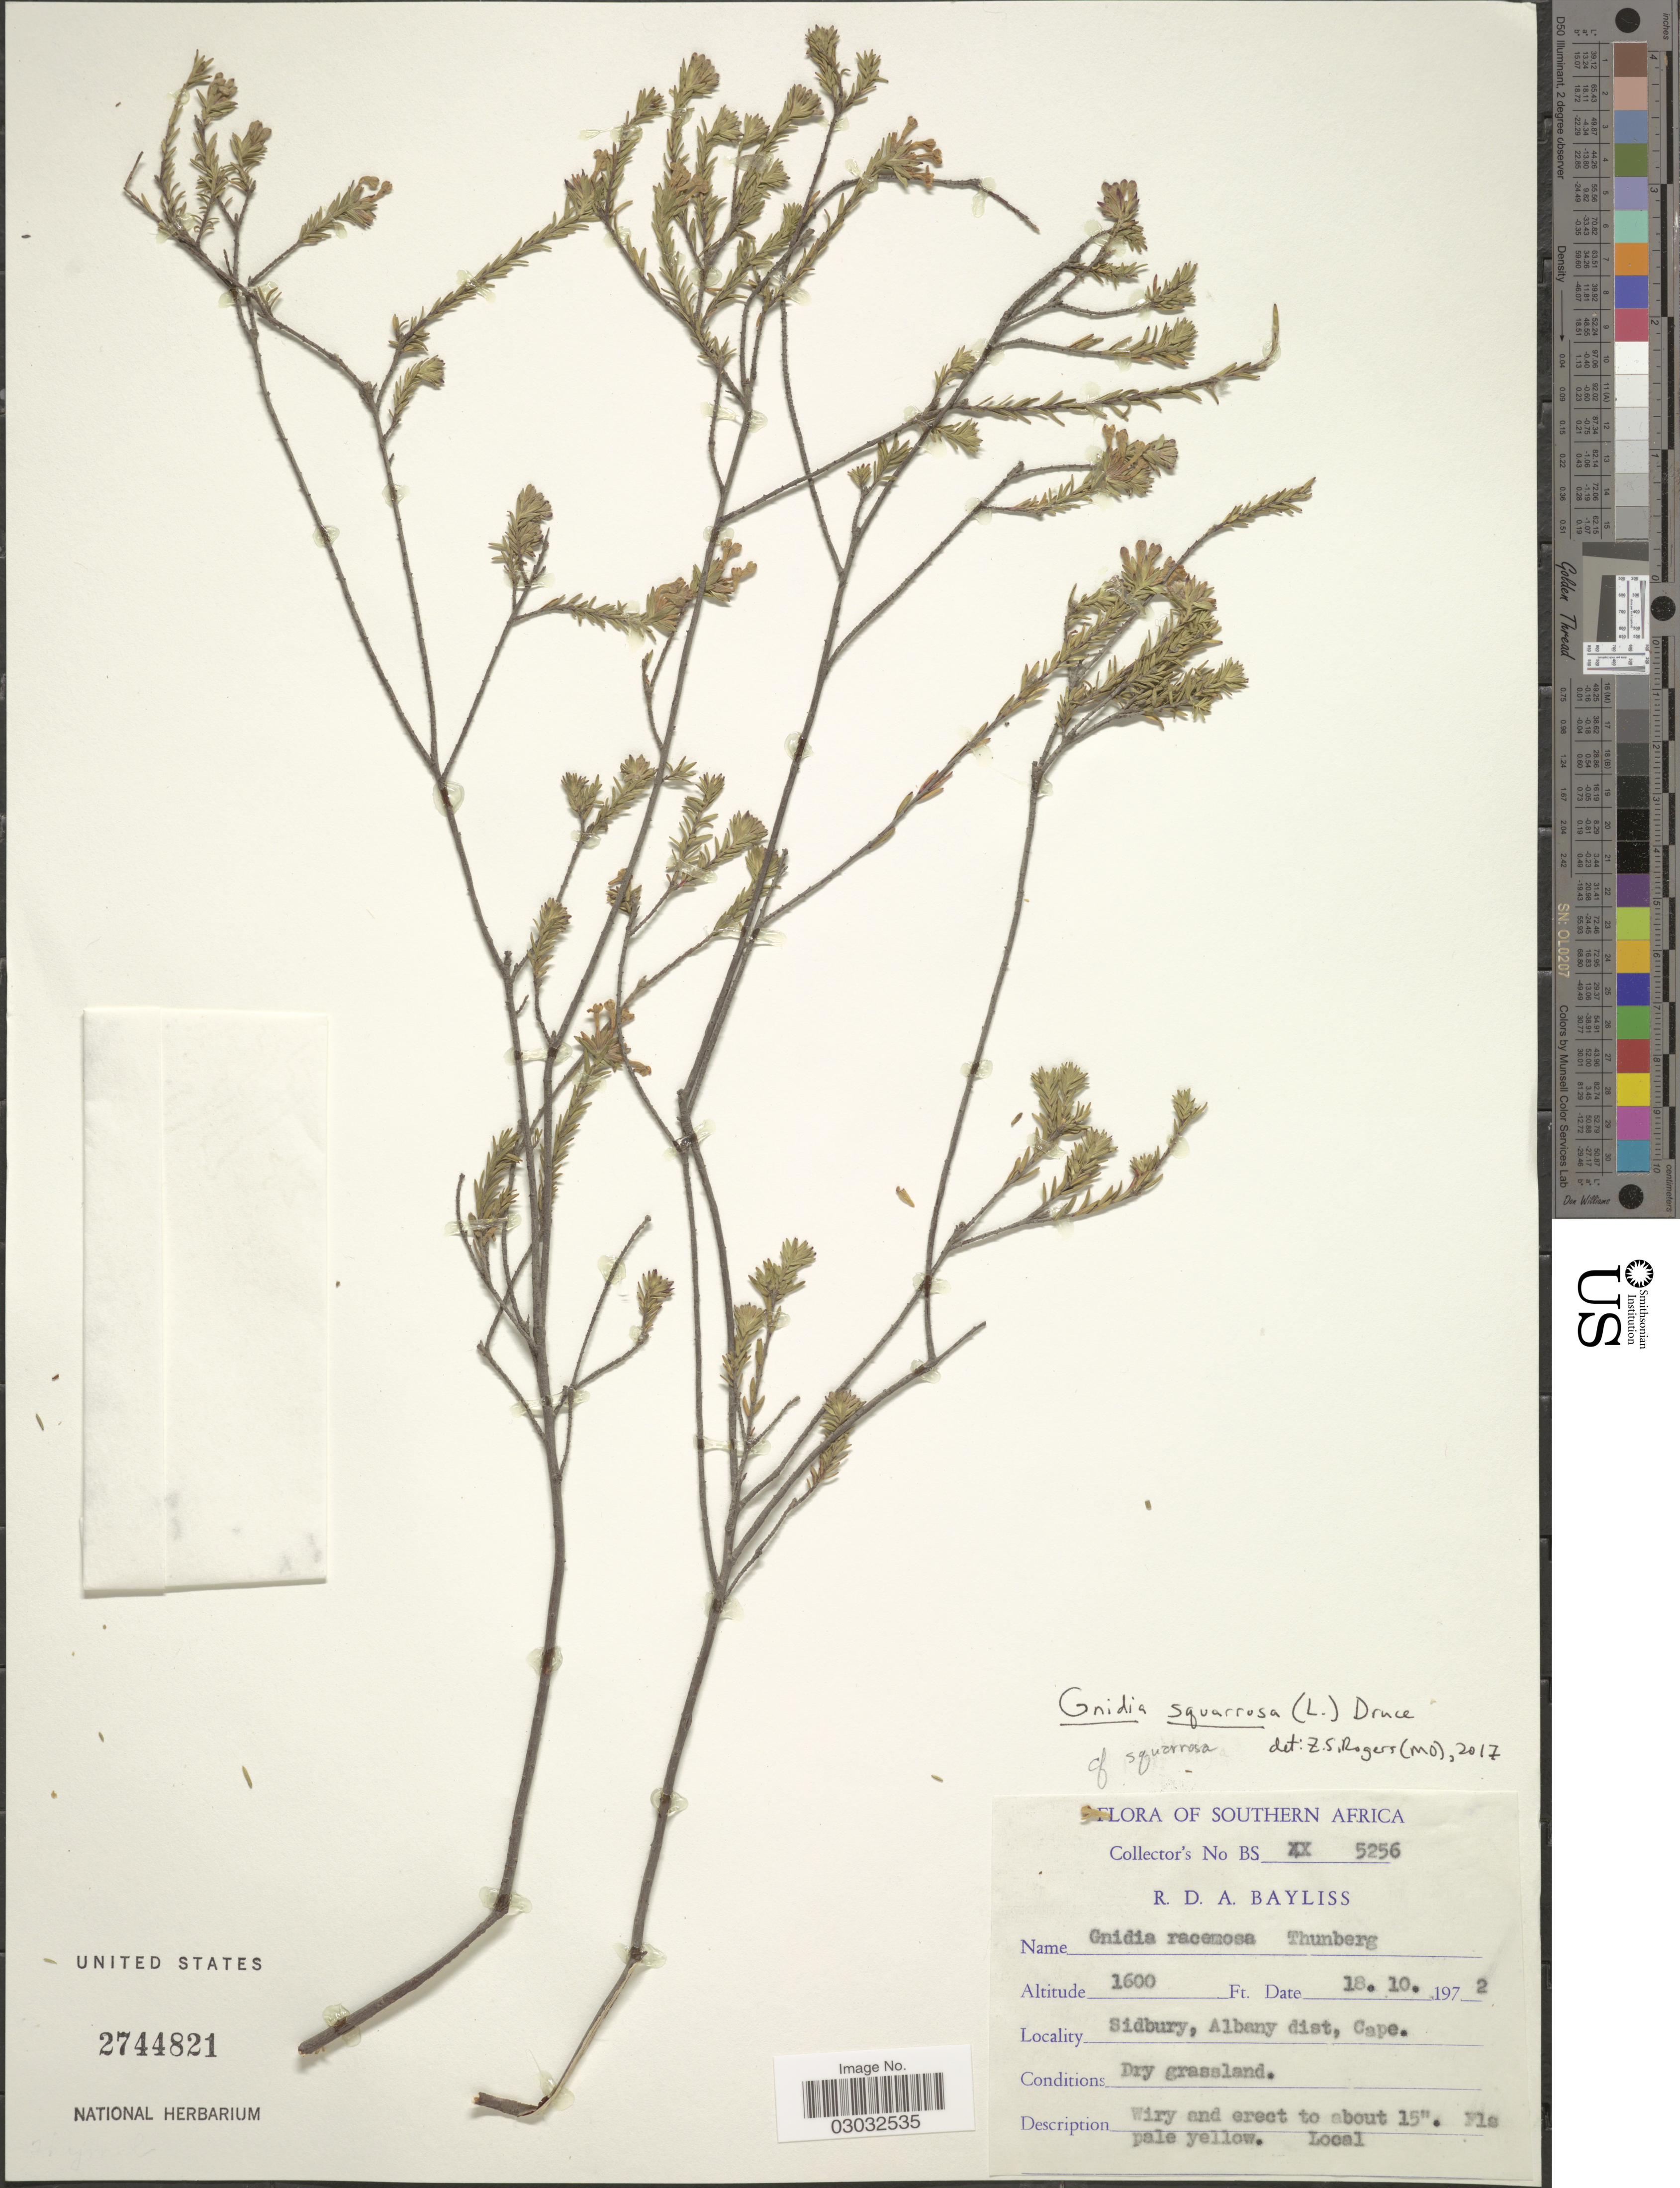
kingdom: Plantae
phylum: Tracheophyta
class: Magnoliopsida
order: Malvales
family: Thymelaeaceae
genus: Gnidia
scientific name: Gnidia squarrosa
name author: (L.) Druce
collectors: R. Bayliss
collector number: BSXX5256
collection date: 1972-10-18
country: South Africa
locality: Southern Africa. Sidbury, Albany dist, Cape.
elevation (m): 488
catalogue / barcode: US 2744821